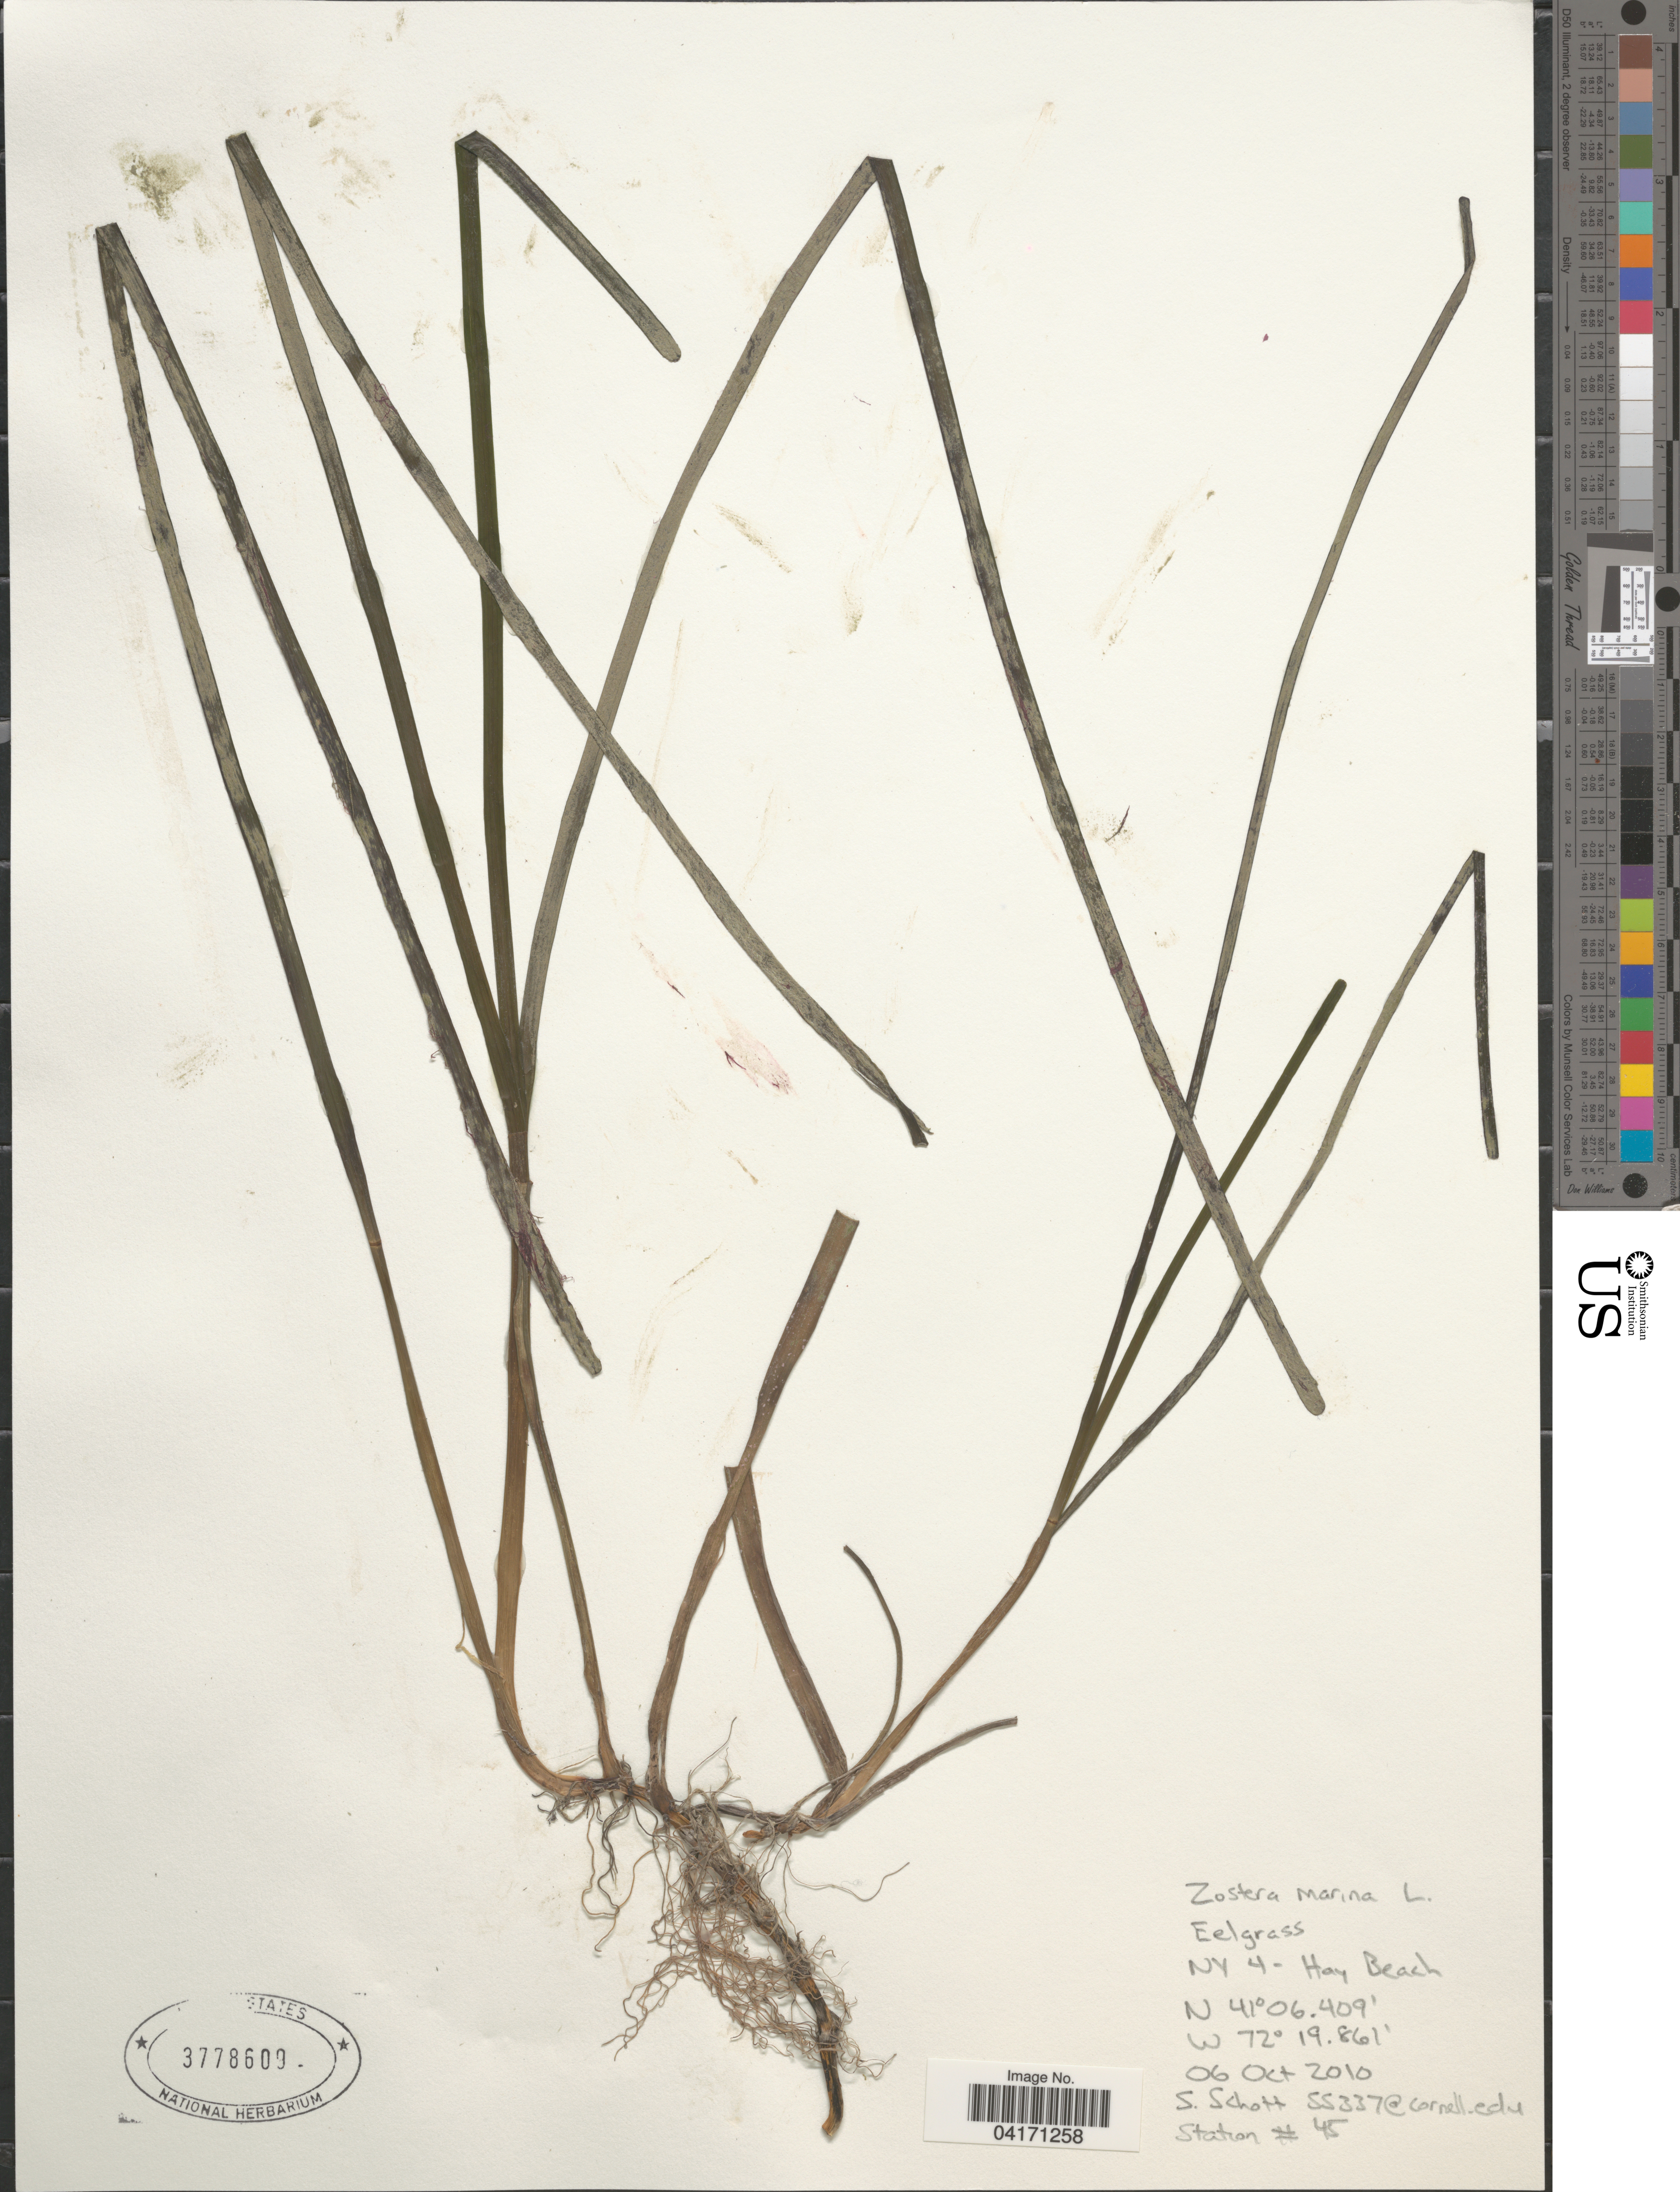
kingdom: Plantae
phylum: Tracheophyta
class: Liliopsida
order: Alismatales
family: Zosteraceae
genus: Zostera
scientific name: Zostera marina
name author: L.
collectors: S. Schott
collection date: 2010-10-06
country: United States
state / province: New York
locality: NY 4 - Hay Beach. Station #45.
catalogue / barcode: US 3778609